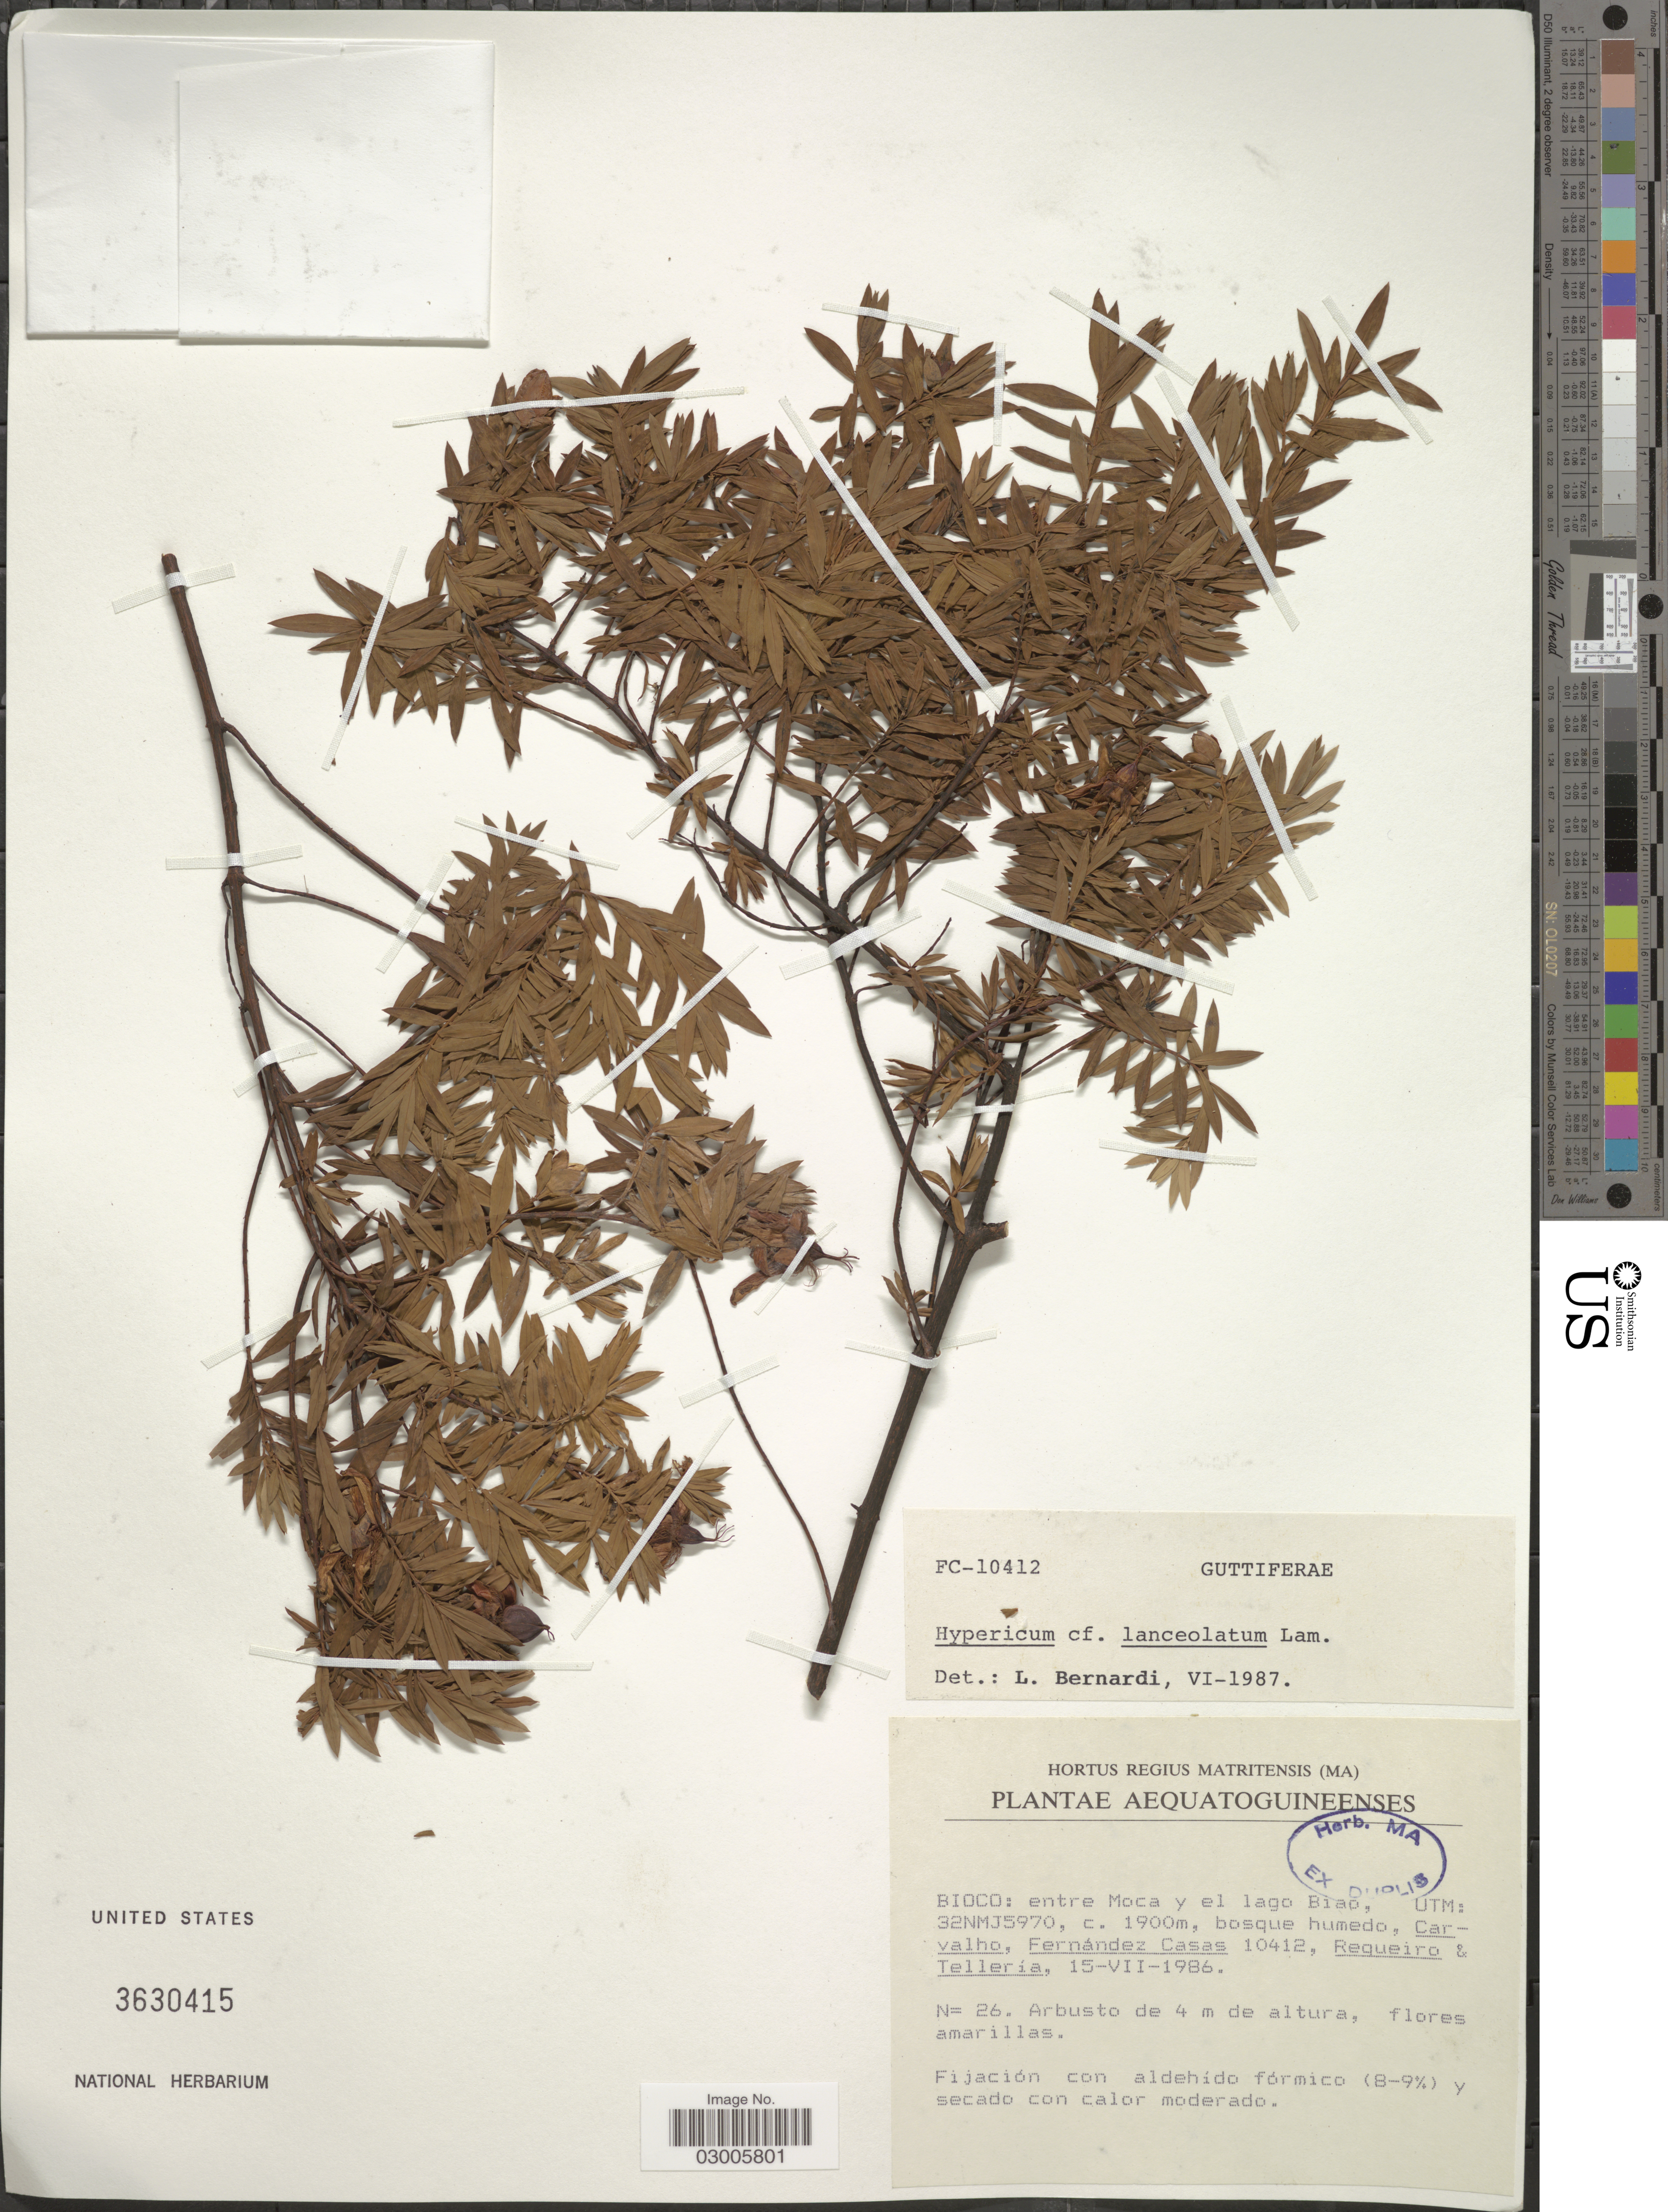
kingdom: Plantae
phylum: Tracheophyta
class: Magnoliopsida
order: Malpighiales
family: Hypericaceae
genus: Hypericum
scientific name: Hypericum revolutum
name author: Vahl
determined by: Strong, Mark T., (BOT), Smithsonian Institution - National Museum of Natural History (UNITED STATES)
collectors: Carvalho, --, F. Casas, Requeiro, -- & -. Telleria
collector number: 10412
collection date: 1986-07-15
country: Equatorial Guinea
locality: Aequatoguineenses, Bioco: entre Moca y el lago Biao, UTM: 32NMJ5970.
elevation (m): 1900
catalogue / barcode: US 3630415